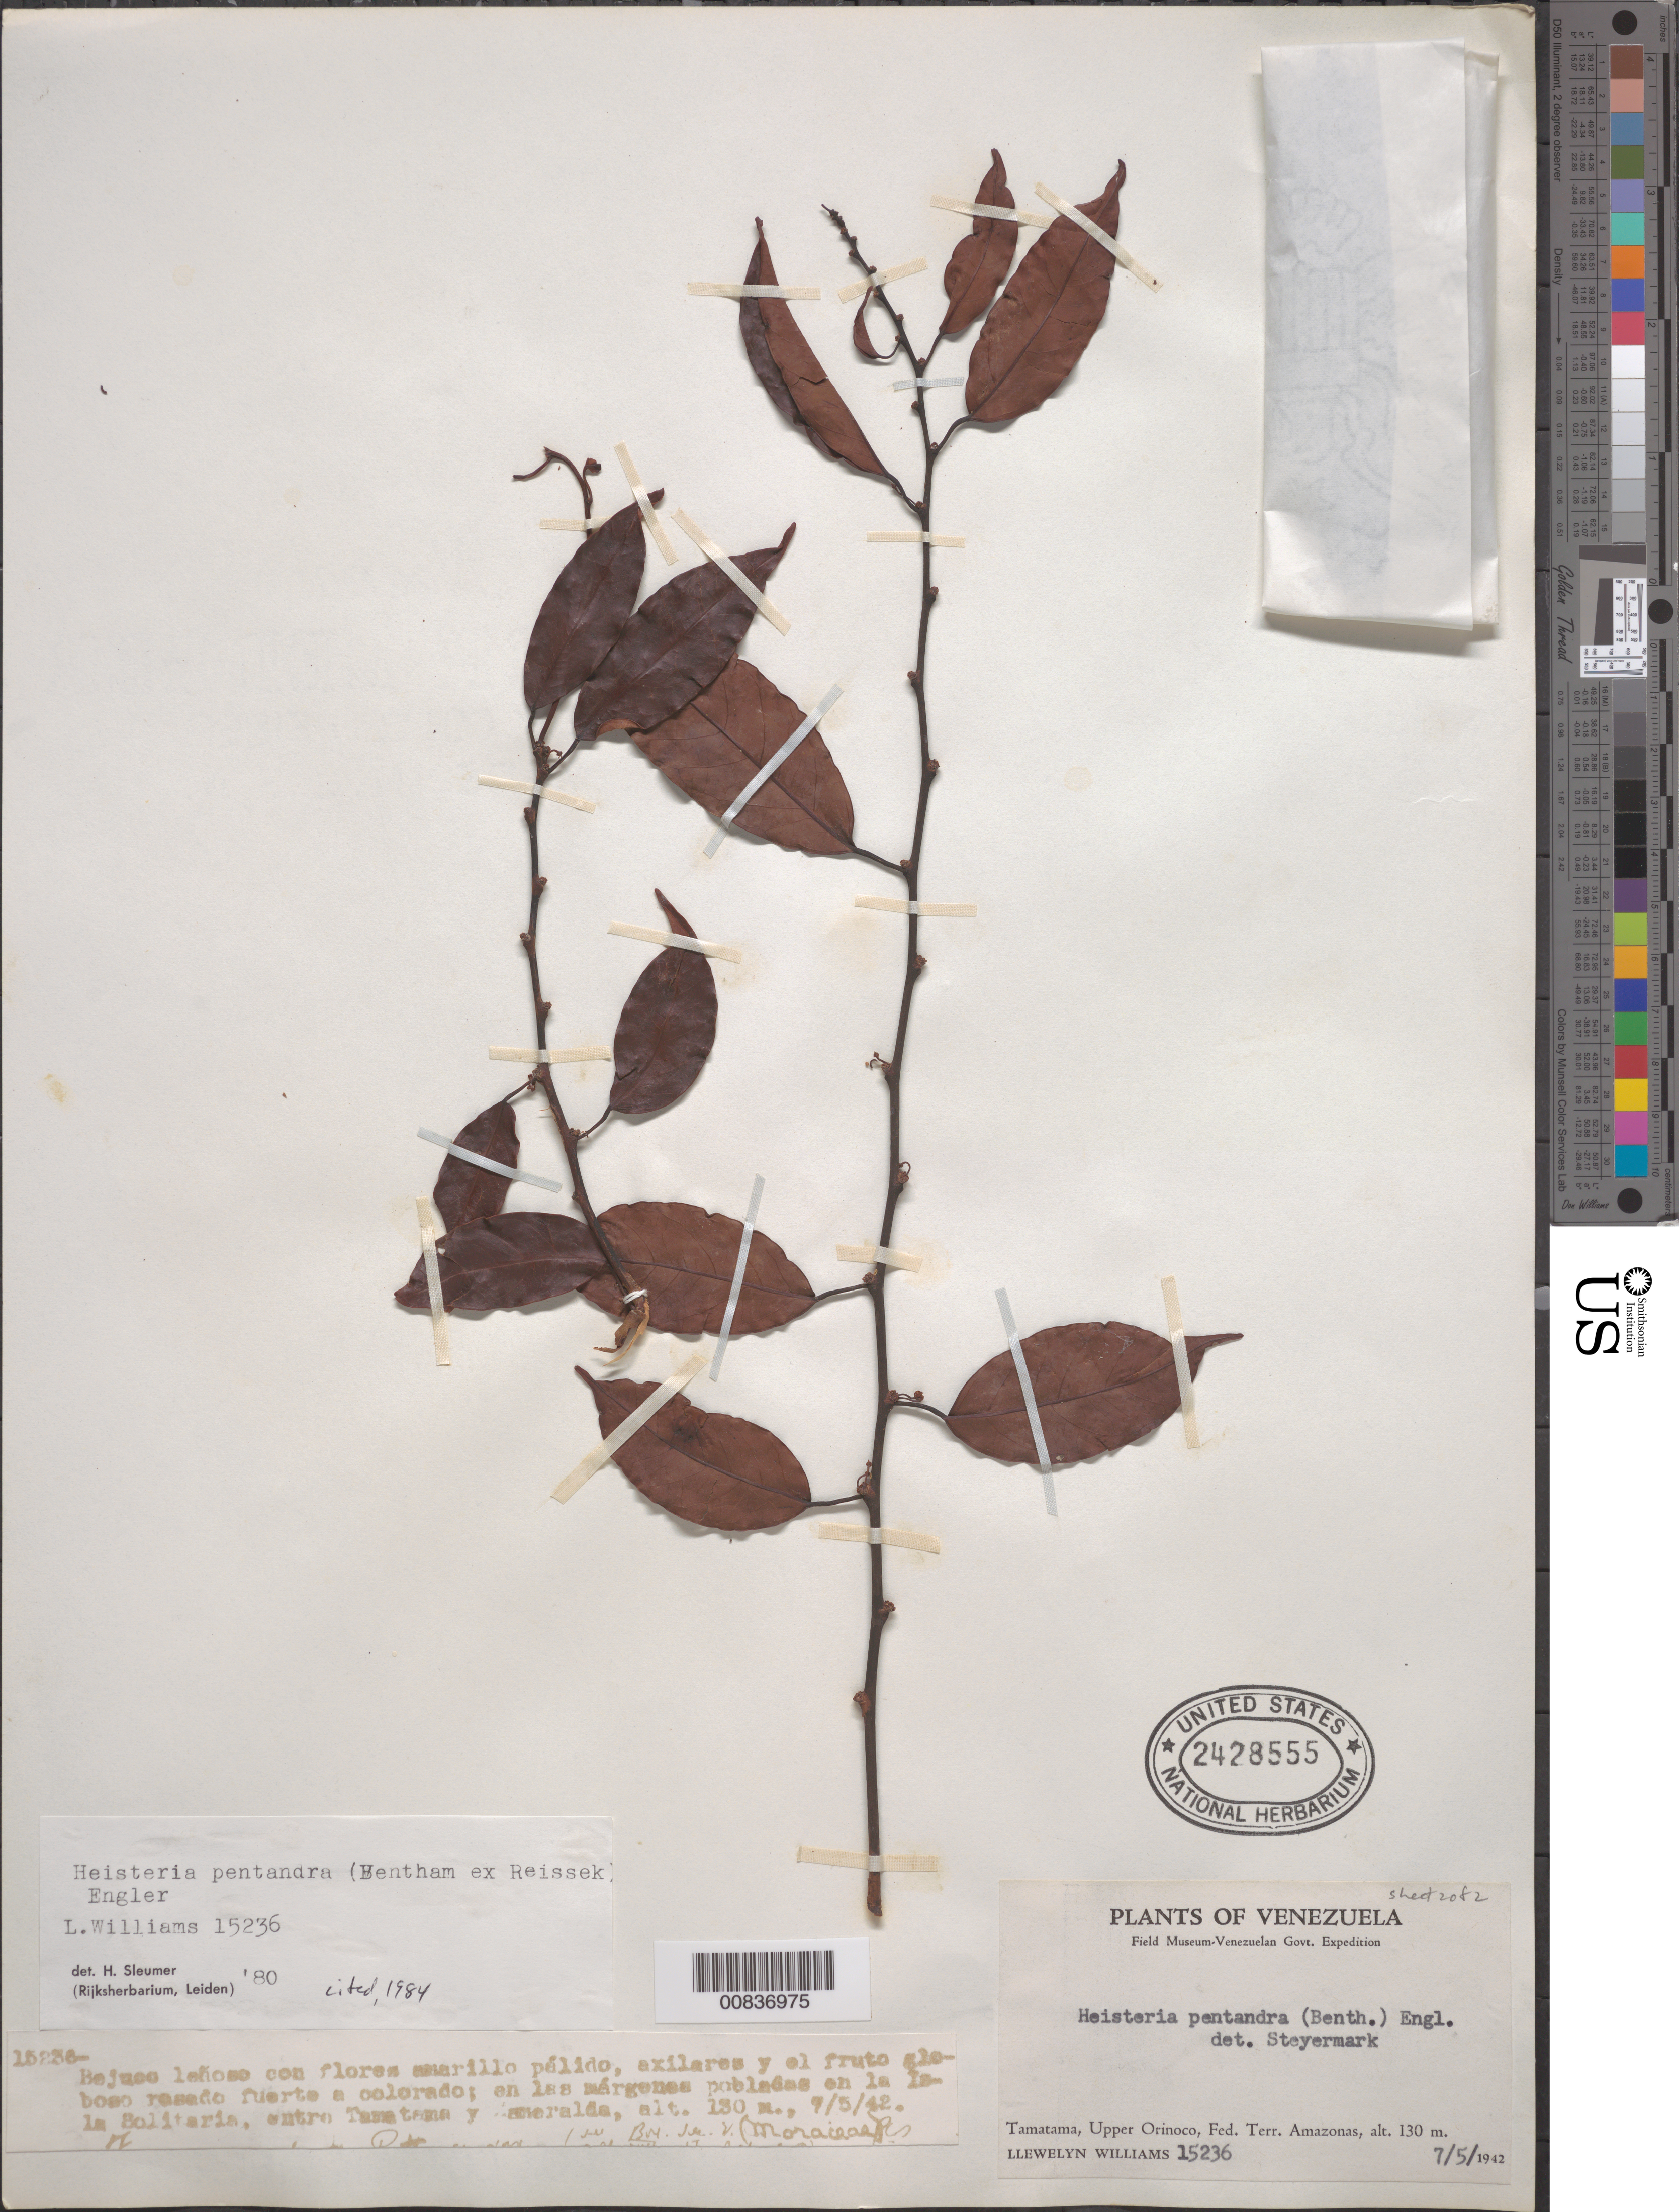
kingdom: Plantae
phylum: Tracheophyta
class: Magnoliopsida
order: Santalales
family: Erythropalaceae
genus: Heisteria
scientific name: Heisteria pentandra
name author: (Benth. ex Reissek) Engl.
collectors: Ll. Williams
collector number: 15236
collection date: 1942-05-07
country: Venezuela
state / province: Amazonas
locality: Tamatama, Upper Orinoco, Fed. Terr. Amazonas. En las márgenes pobladas en la Isla Bolitaria, entre Tamatama y Esmeralda.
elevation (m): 130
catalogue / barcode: US 2428555